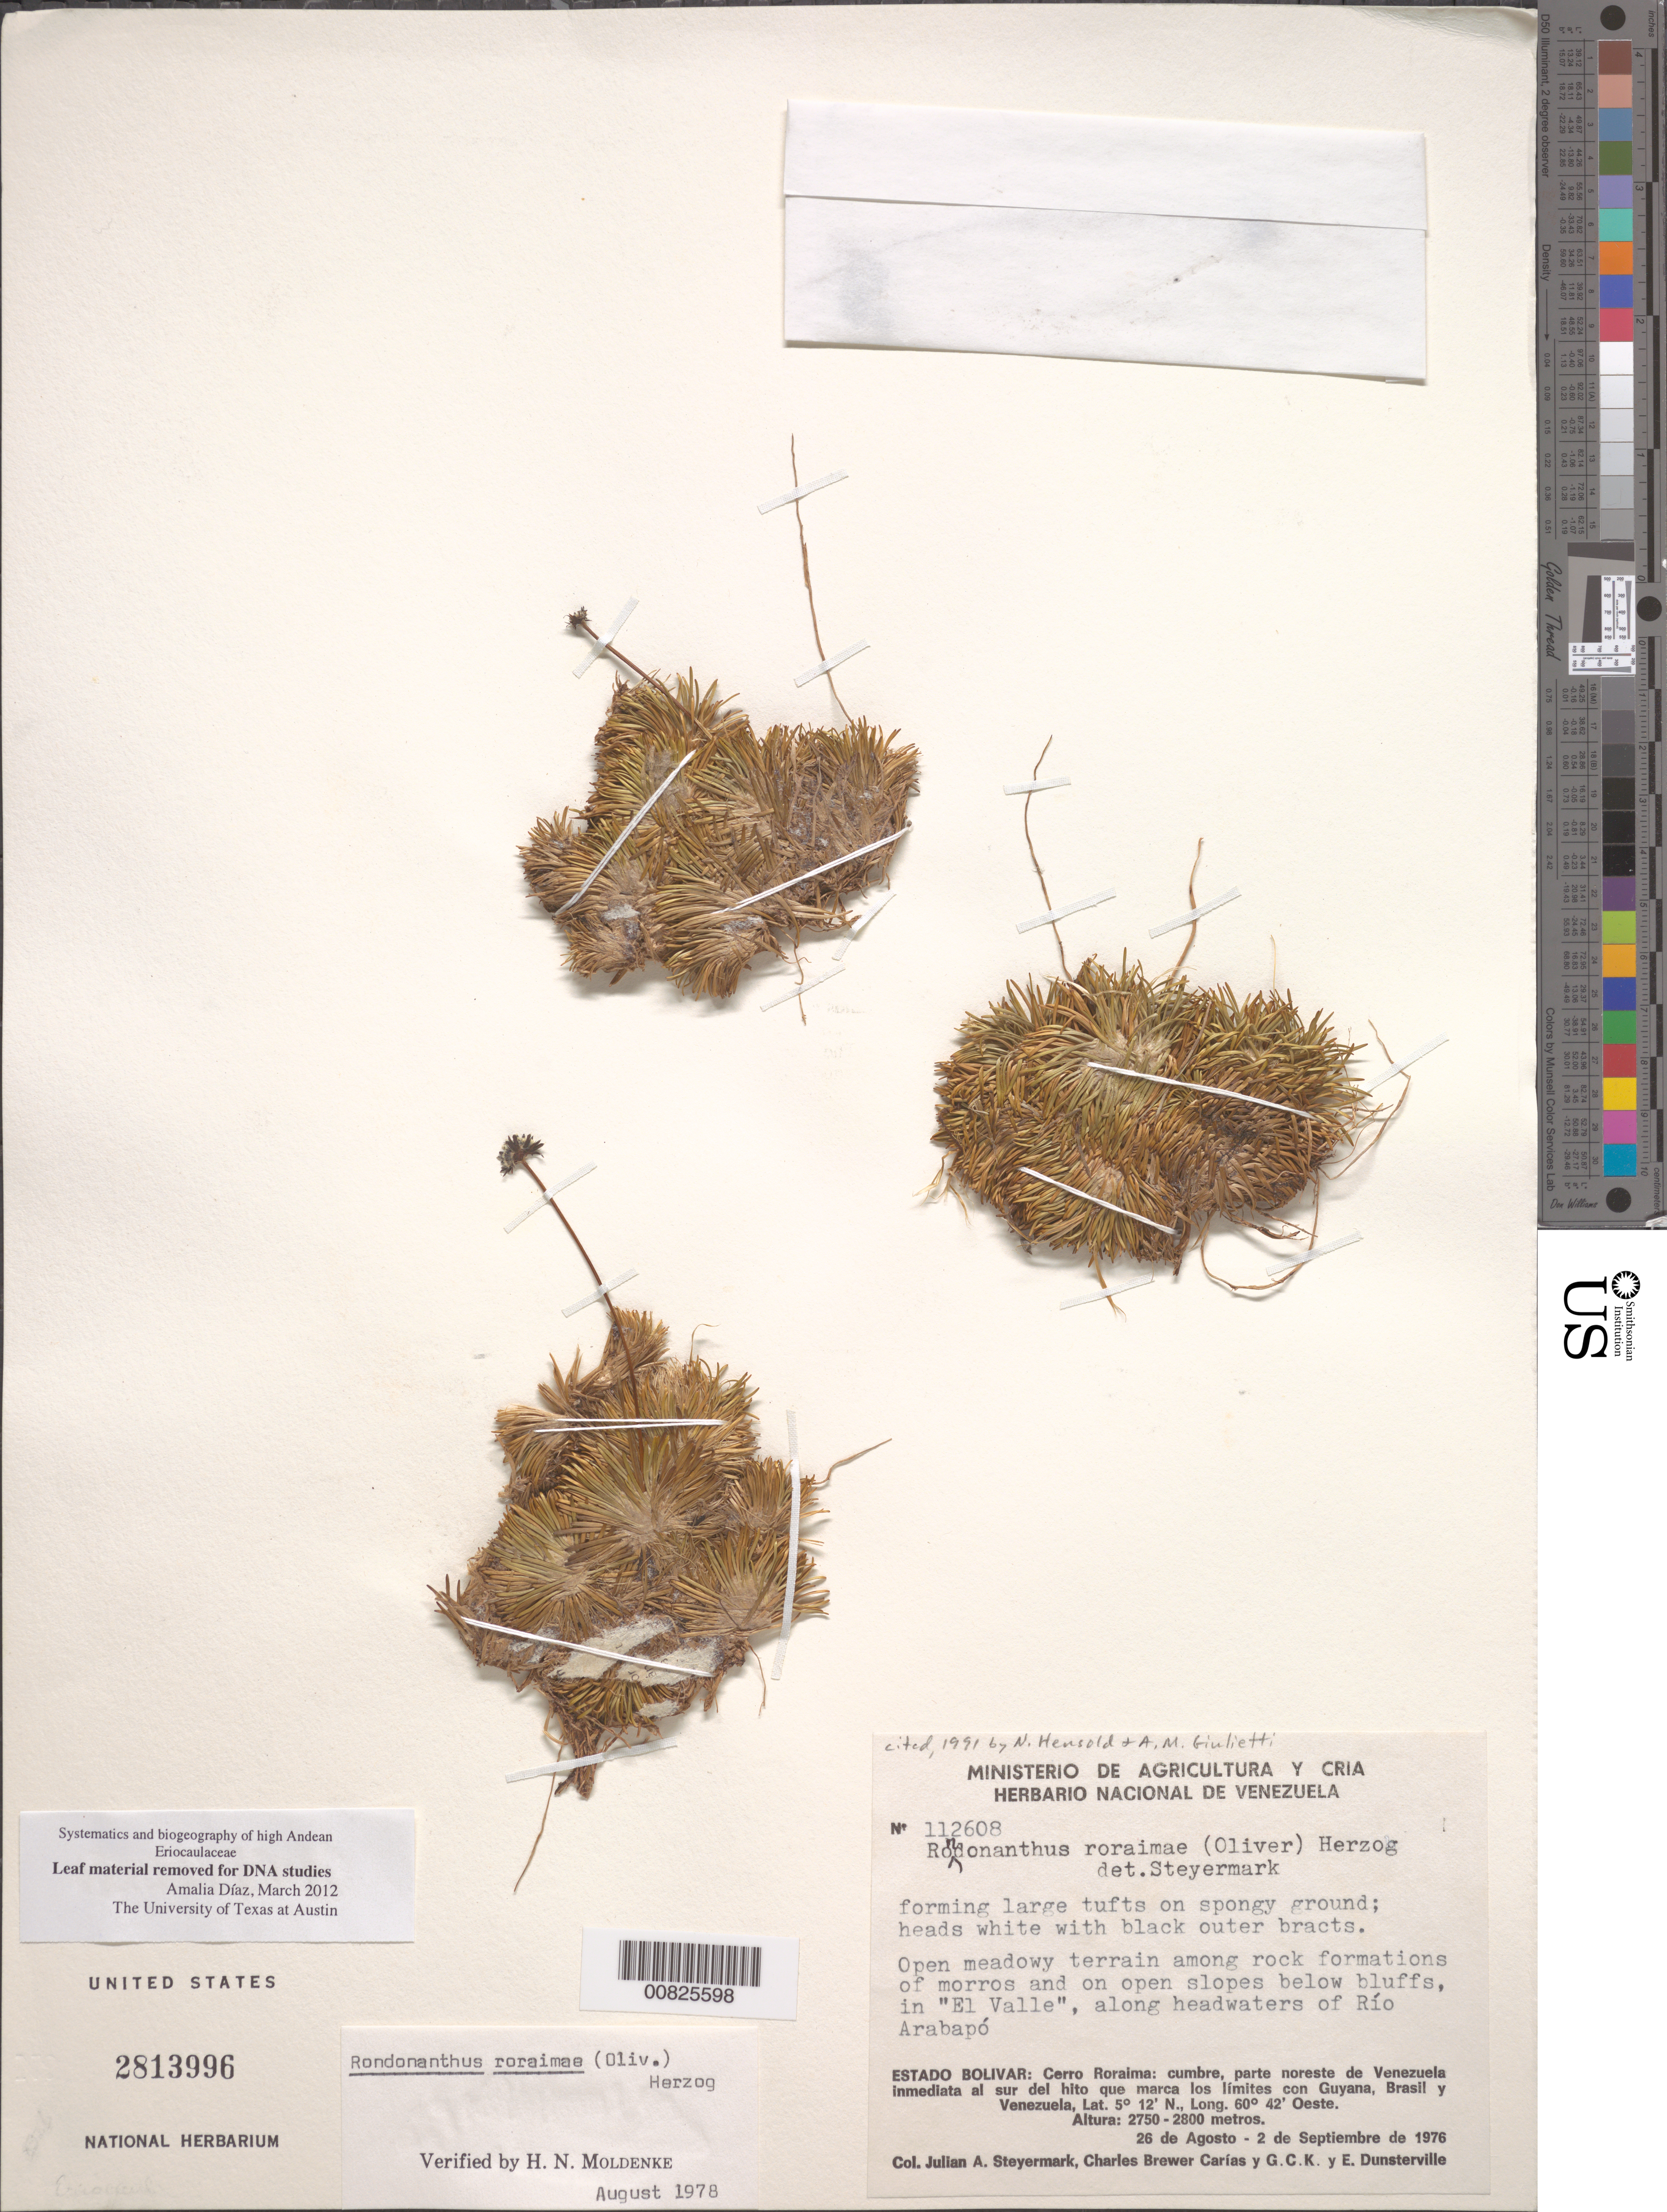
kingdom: Plantae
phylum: Tracheophyta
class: Liliopsida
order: Poales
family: Eriocaulaceae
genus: Rondonanthus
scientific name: Rondonanthus roraimae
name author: (Oliv.) Herzog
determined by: Moldenke, H. N.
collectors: J. Steyermark, C. Brewer-Carias, G. C. K. Dunsterville & E. Dunsterville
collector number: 112608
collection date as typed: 26-Aug-76 to 2-Sep-76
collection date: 1976-08-26/1976-09-02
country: Venezuela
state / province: Bolívar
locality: Cerro Roraima: cumbre, parte NO de Venezuela immediata al sur del hito que marca los limites con Guyana, Brasil y Venezuela, in "El Valle", headwaters of Río Arabapó.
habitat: Open meadowy terrain among rock formations of morros and on open slopes; along headwaters on spongy ground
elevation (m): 2750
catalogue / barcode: US 2813996